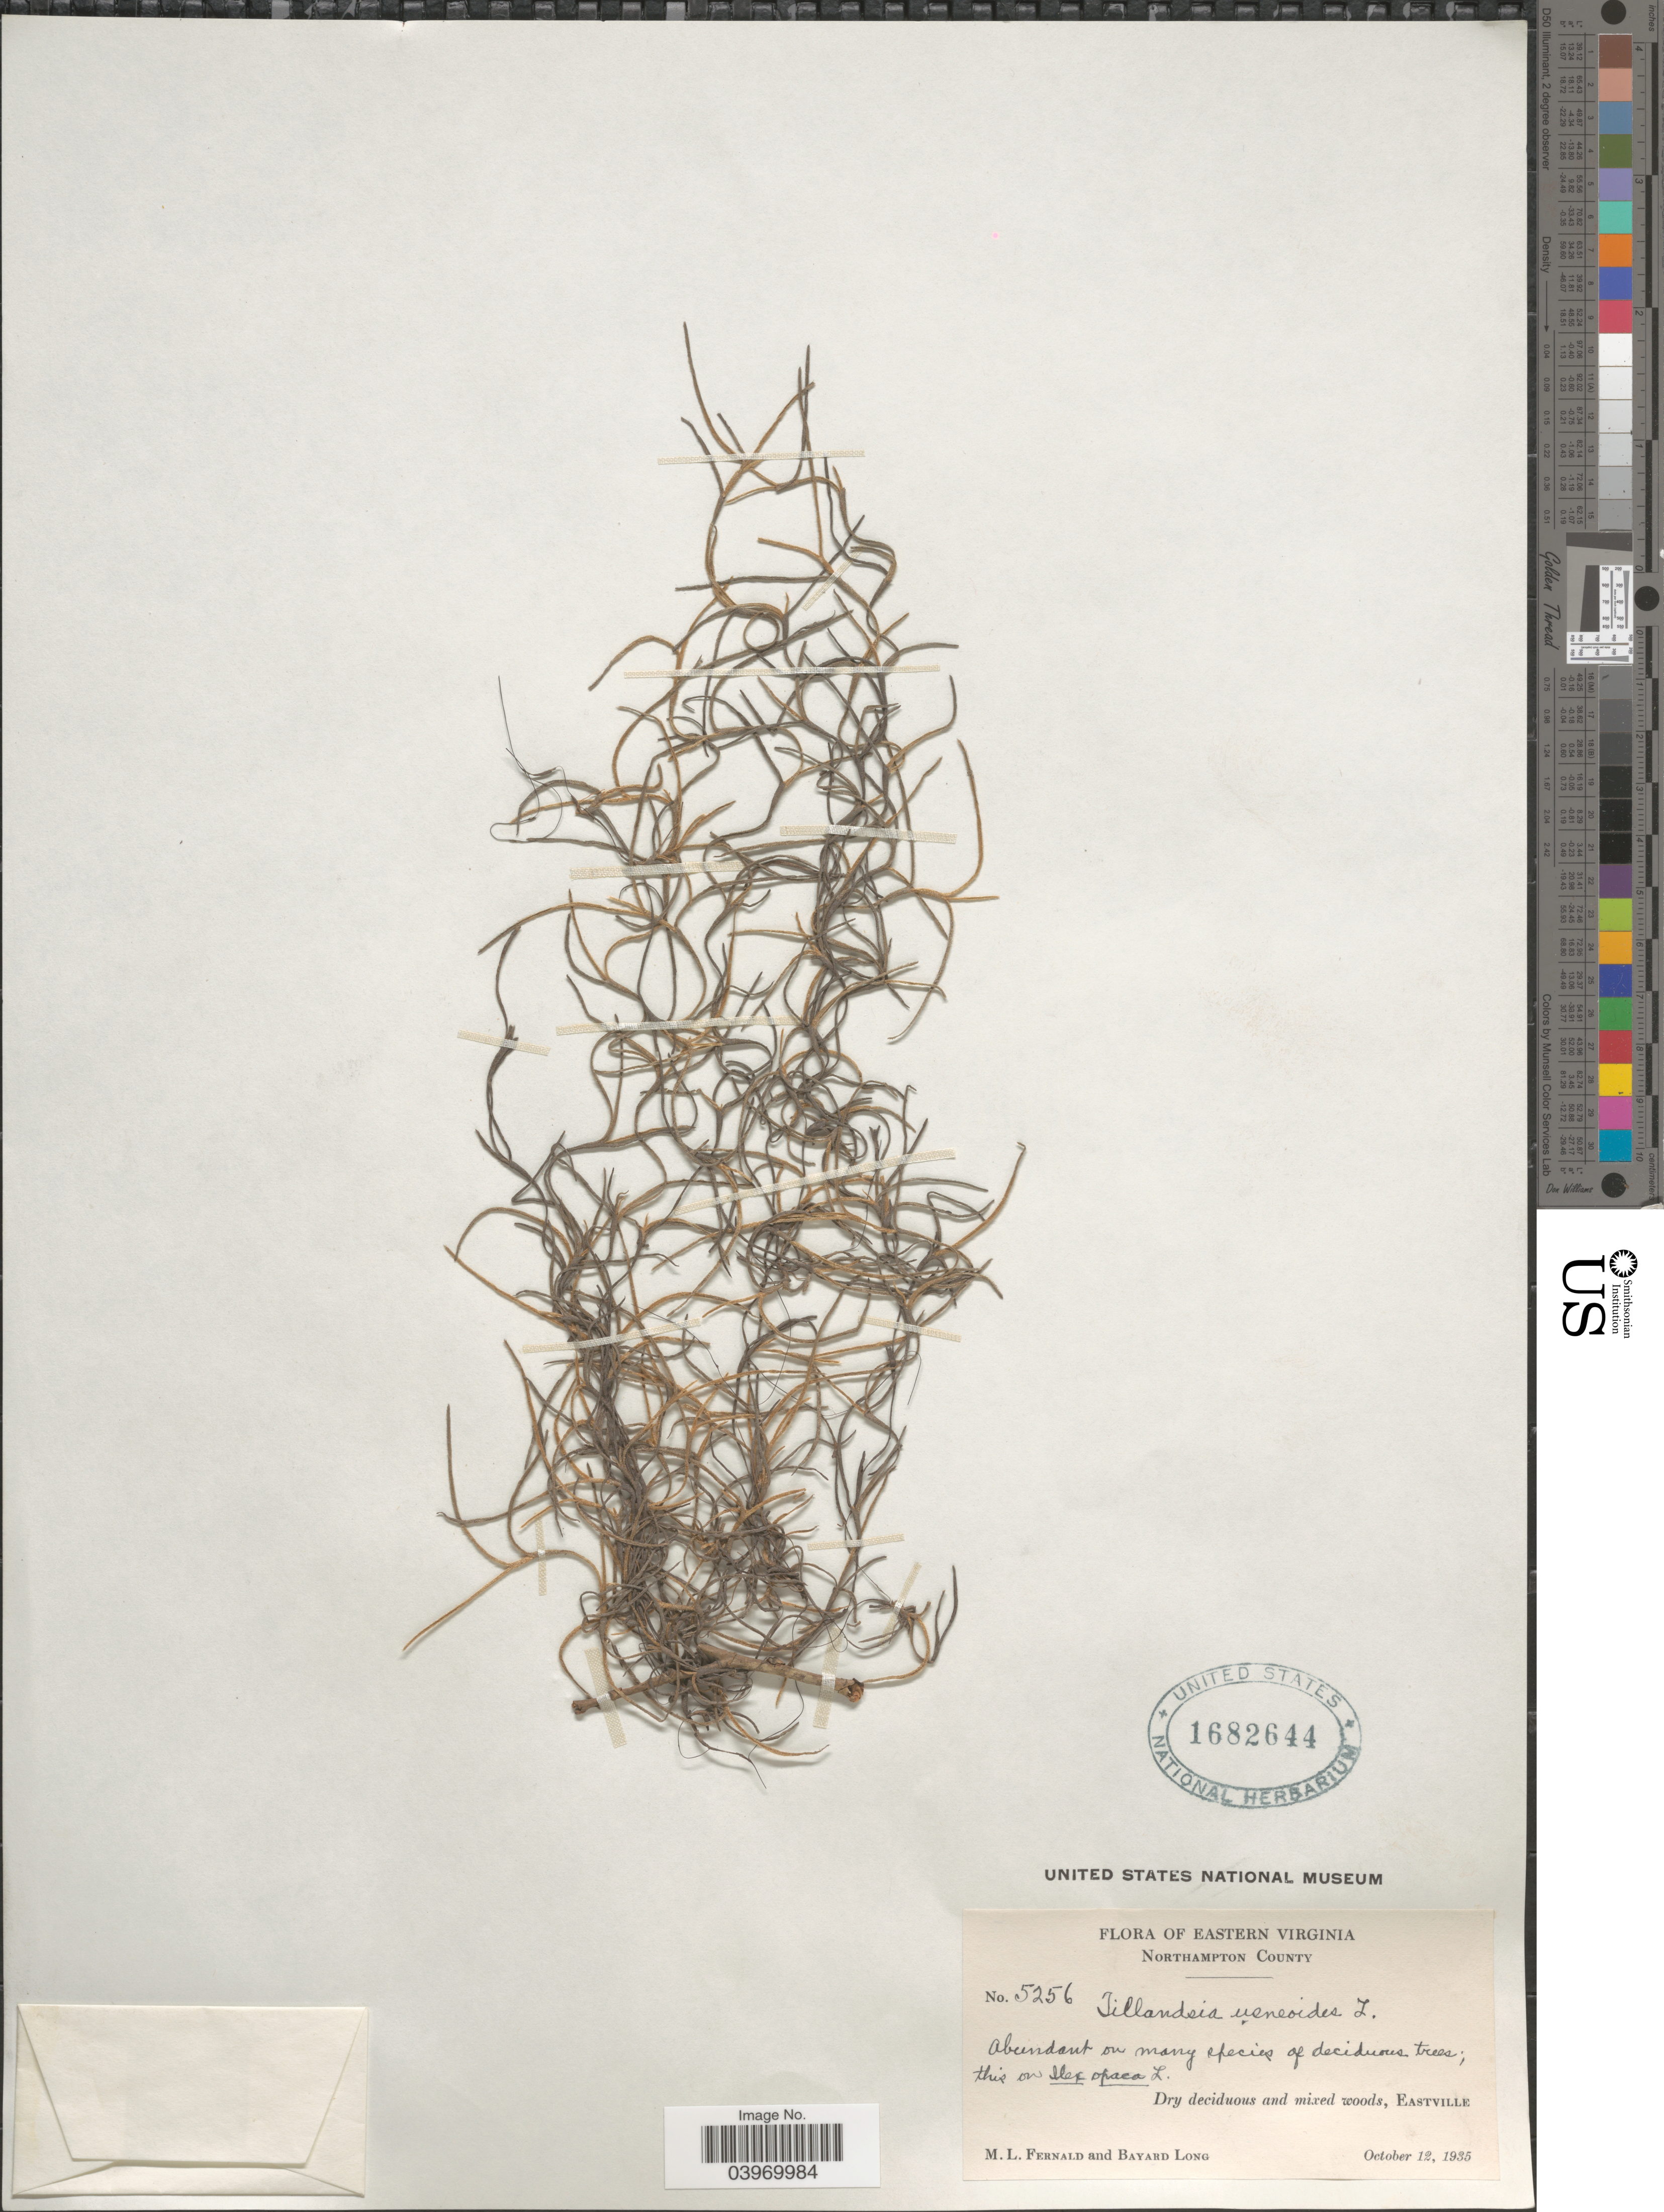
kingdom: Plantae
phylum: Tracheophyta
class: Liliopsida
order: Poales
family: Bromeliaceae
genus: Tillandsia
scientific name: Tillandsia usneoides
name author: (L.) L.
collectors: M. L. Fernald & B. Long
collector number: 5256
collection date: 1935-10-12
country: United States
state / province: Virginia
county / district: Northampton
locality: Eastern Virginia. Dry deciduous and mixed woods, Eastville.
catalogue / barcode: US 1682644